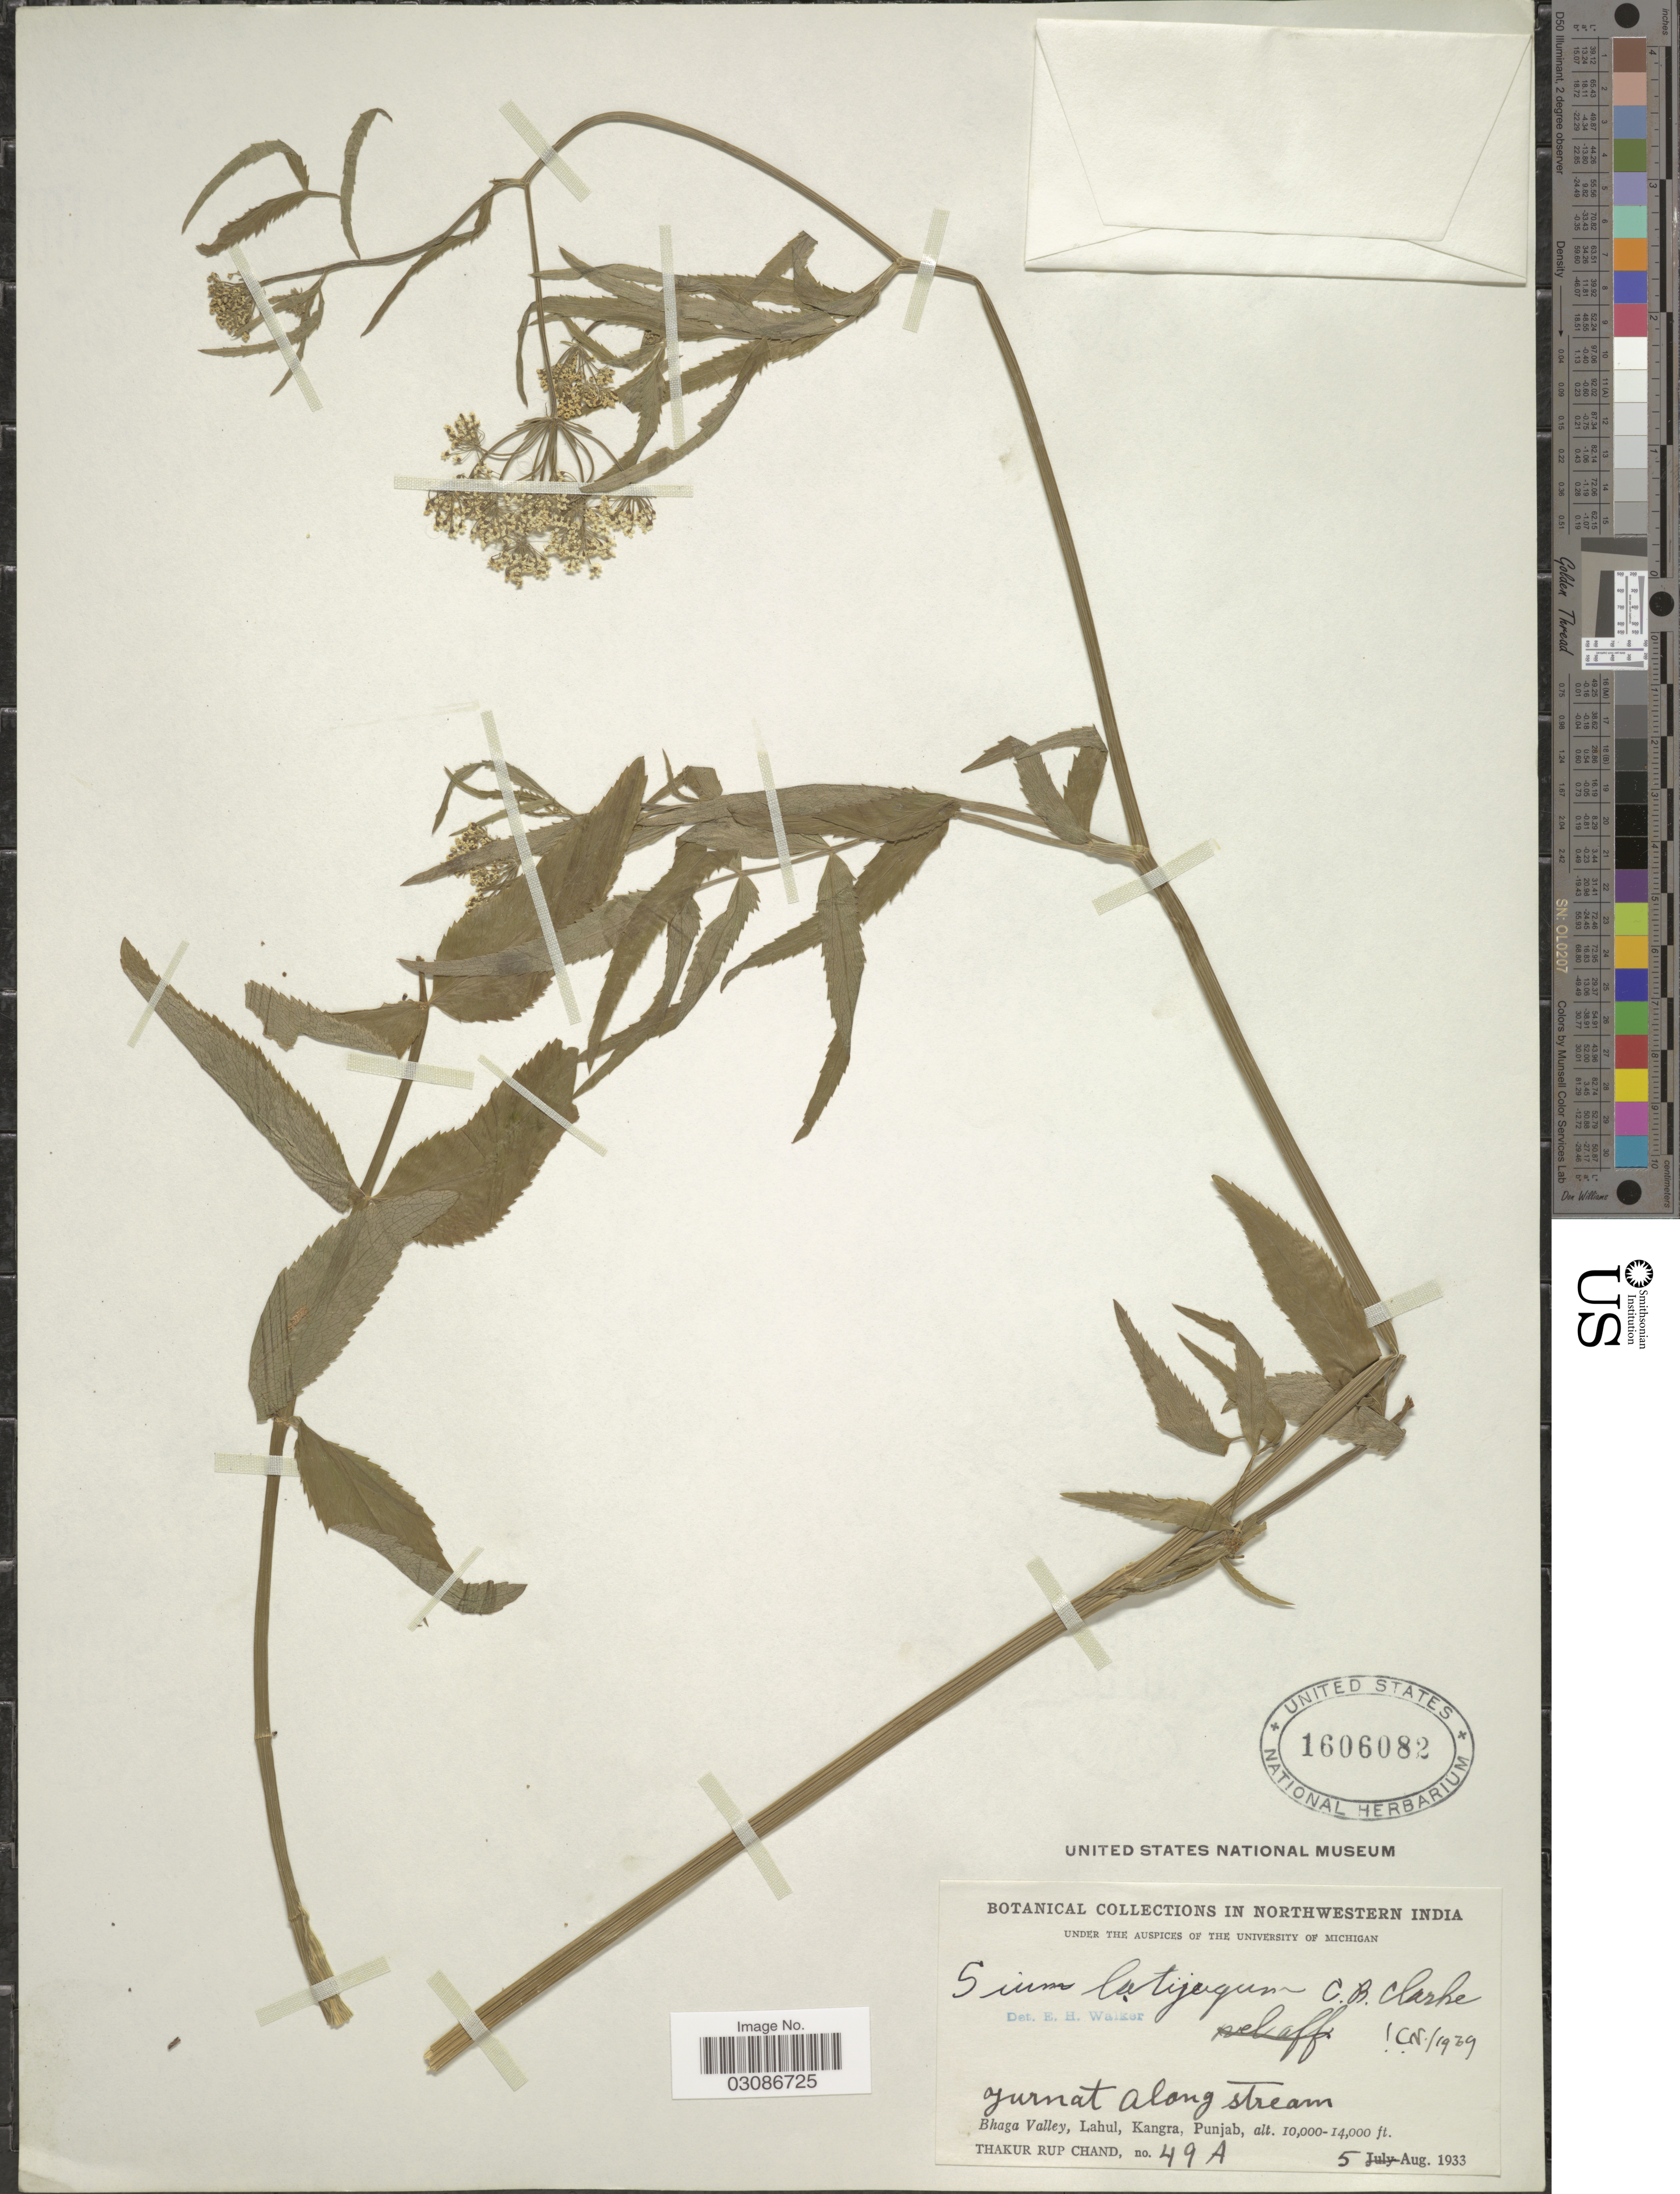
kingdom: Plantae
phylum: Tracheophyta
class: Magnoliopsida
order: Apiales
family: Apiaceae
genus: Sium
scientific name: Sium latijugum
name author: C.B. Clarke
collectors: T. R. Chand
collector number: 49A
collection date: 1933-08-05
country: India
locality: Northwestern India. Bhaga Valley, Lahul, Kangra, Punjab.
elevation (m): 3048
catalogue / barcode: US 1606082